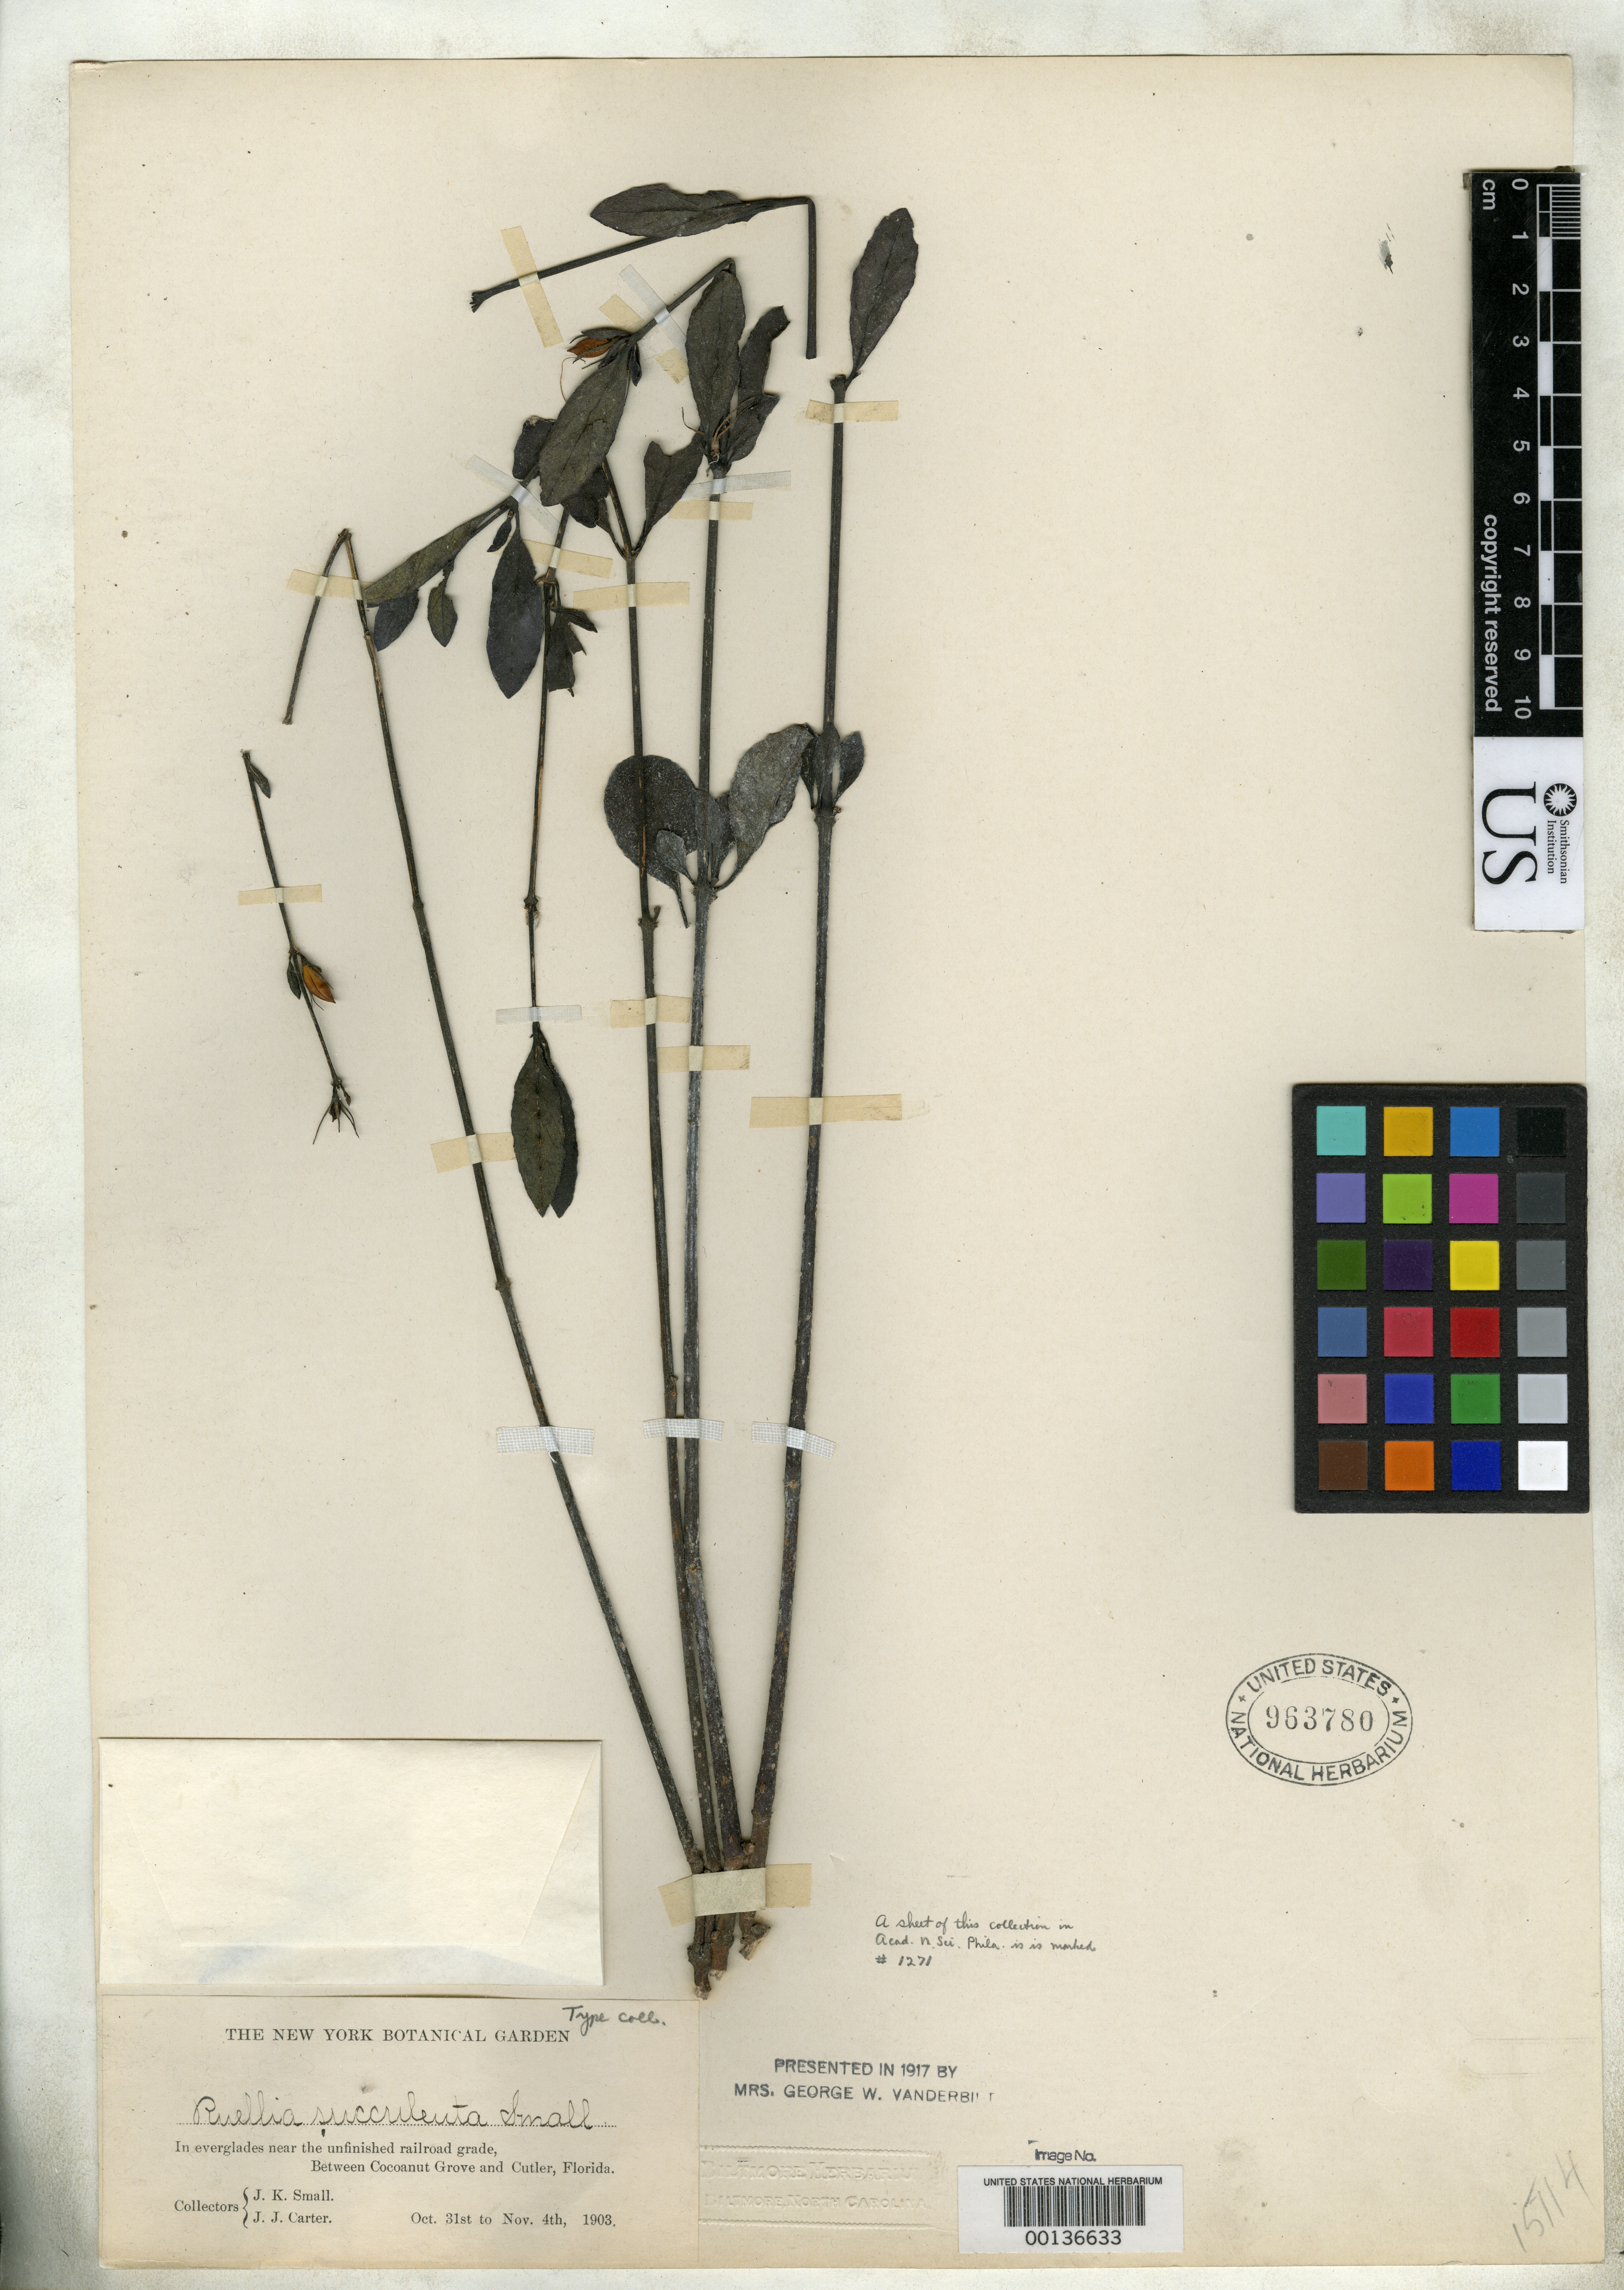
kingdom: Plantae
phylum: Tracheophyta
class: Magnoliopsida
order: Lamiales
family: Acanthaceae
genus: Ruellia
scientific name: Ruellia succulenta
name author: Small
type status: Isosyntype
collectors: J. K. Small & J. J. Carter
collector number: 1271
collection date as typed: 1903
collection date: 1903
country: United States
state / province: Florida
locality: Everglades between Cutler & Camp Longview.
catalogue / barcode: US 963780